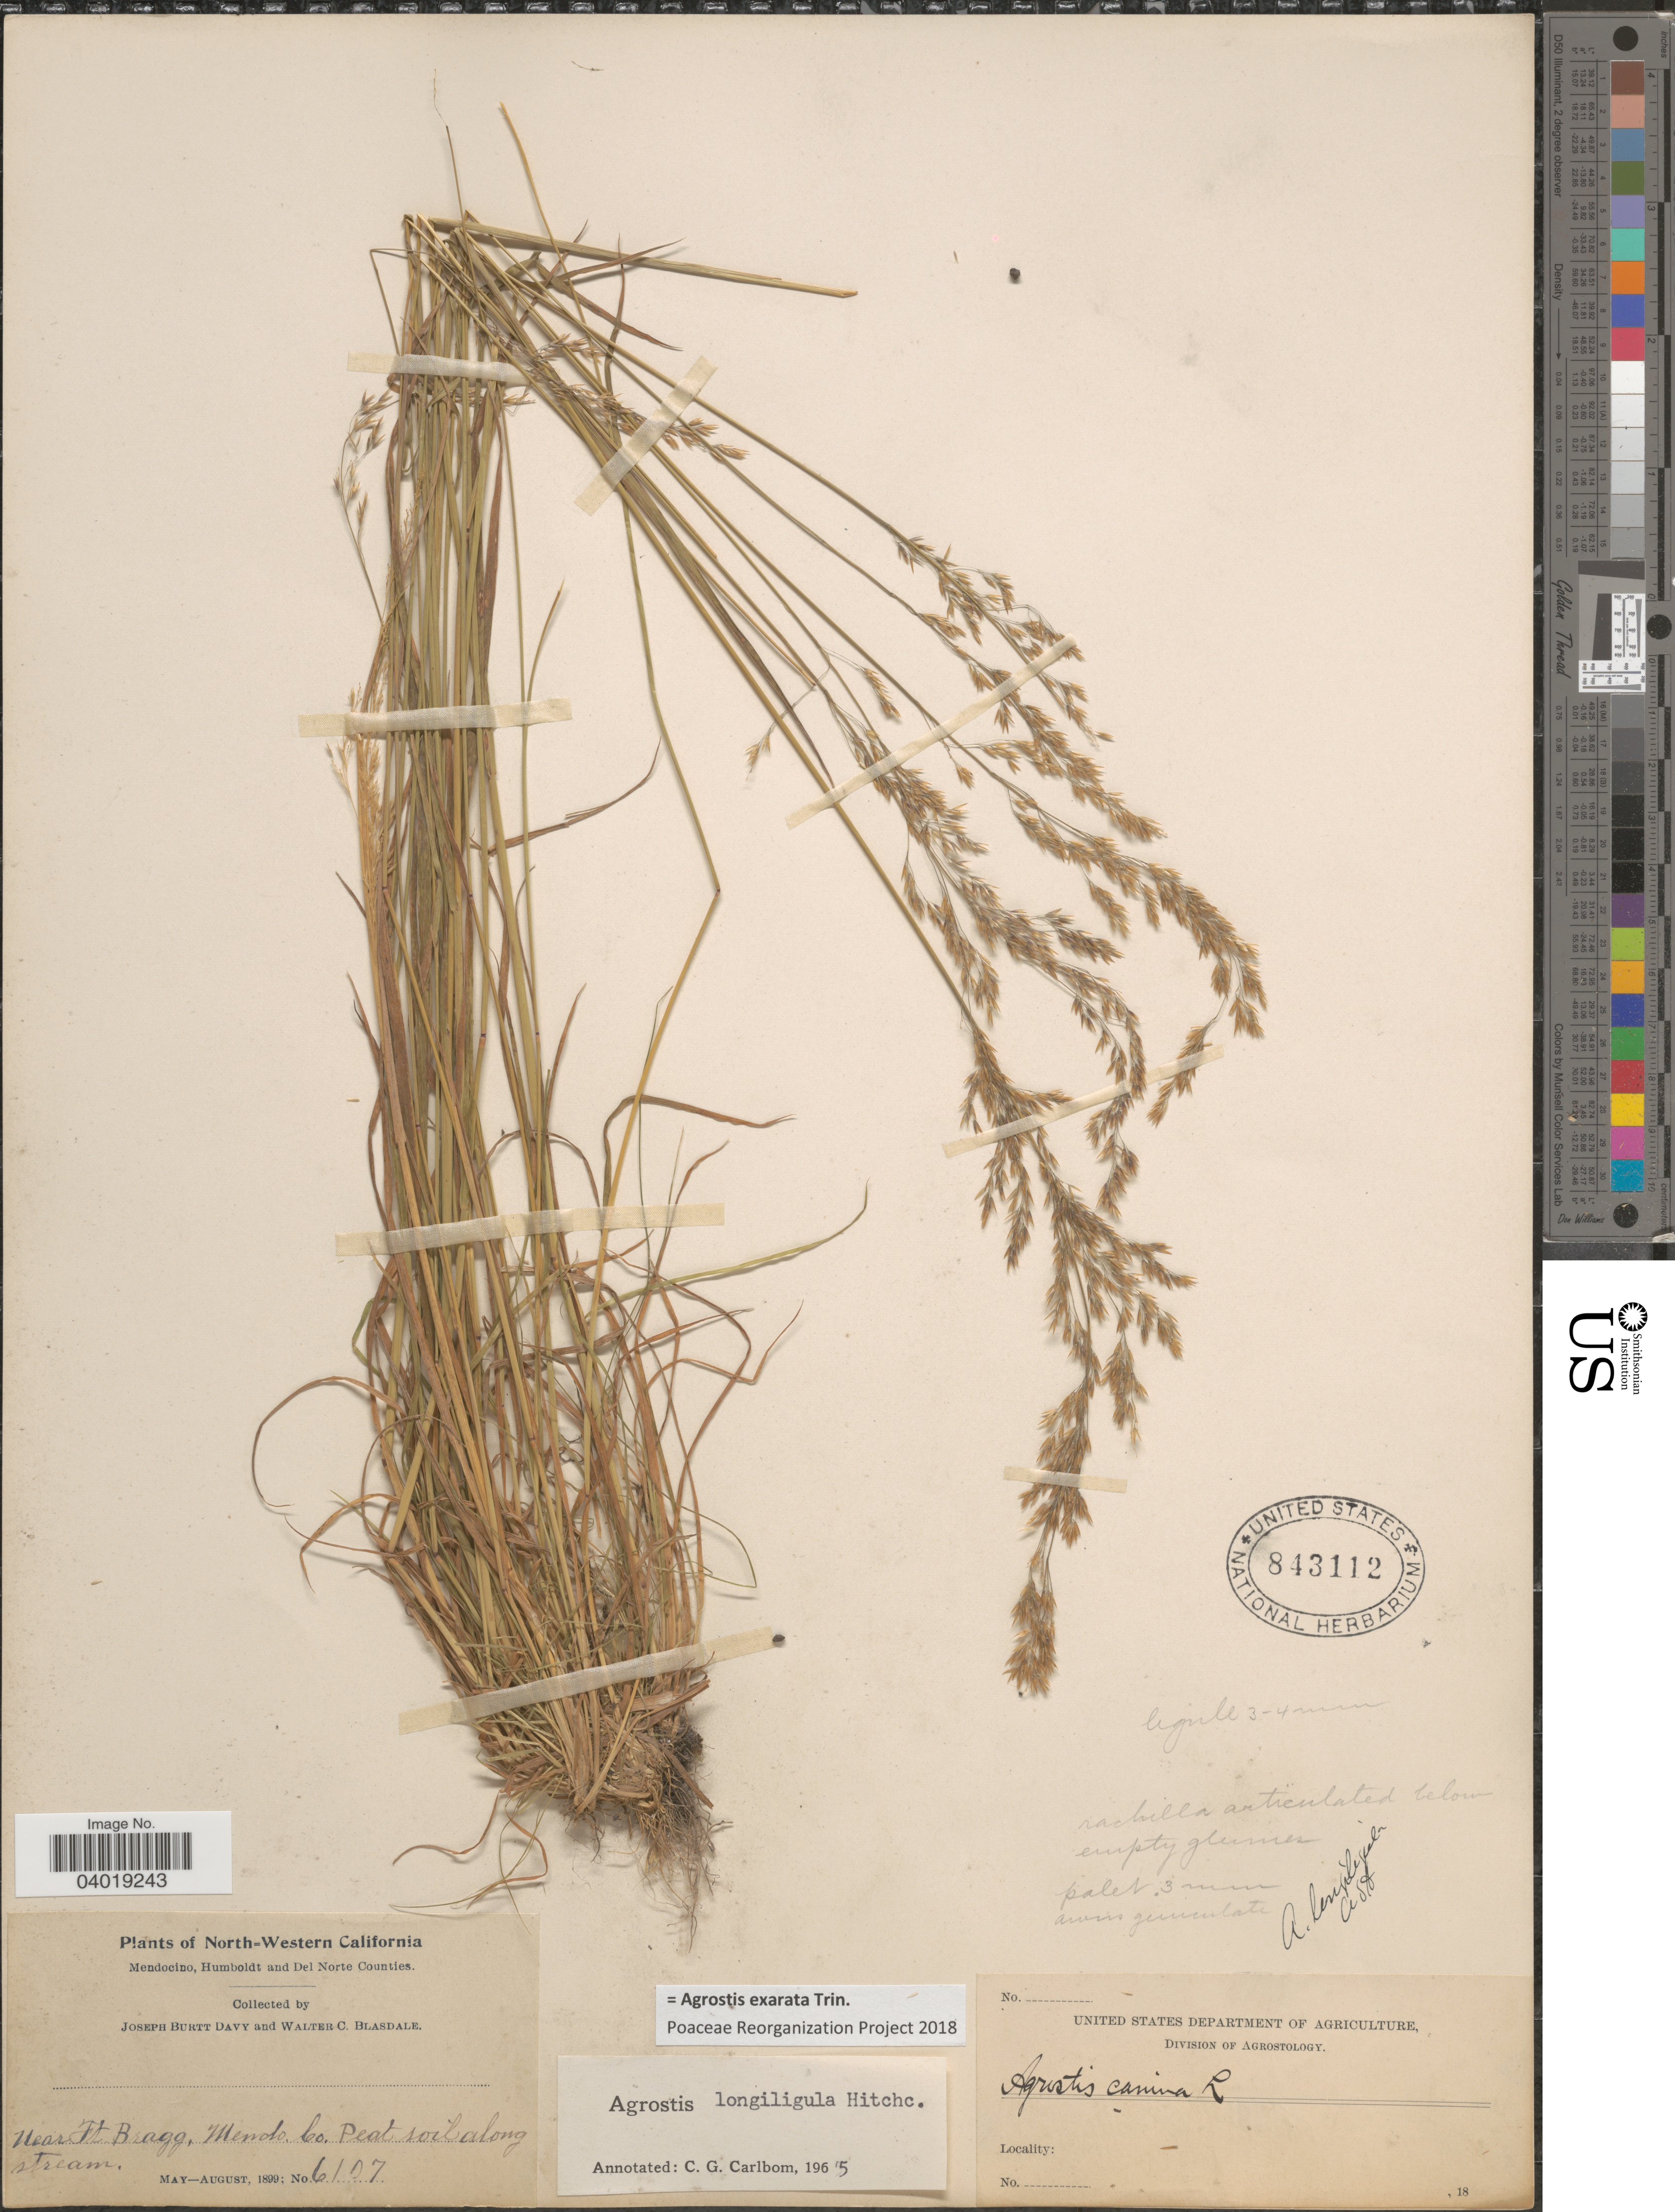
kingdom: Plantae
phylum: Tracheophyta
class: Liliopsida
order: Poales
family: Poaceae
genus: Agrostis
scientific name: Agrostis exarata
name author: Trin.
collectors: J. Burtt Davy & W. Blasdale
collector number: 6107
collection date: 1899-05/1899-08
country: United States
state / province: California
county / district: Mendocino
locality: North-Western California. Near Ft Bragg, Mendocino Co.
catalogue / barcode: US 843112